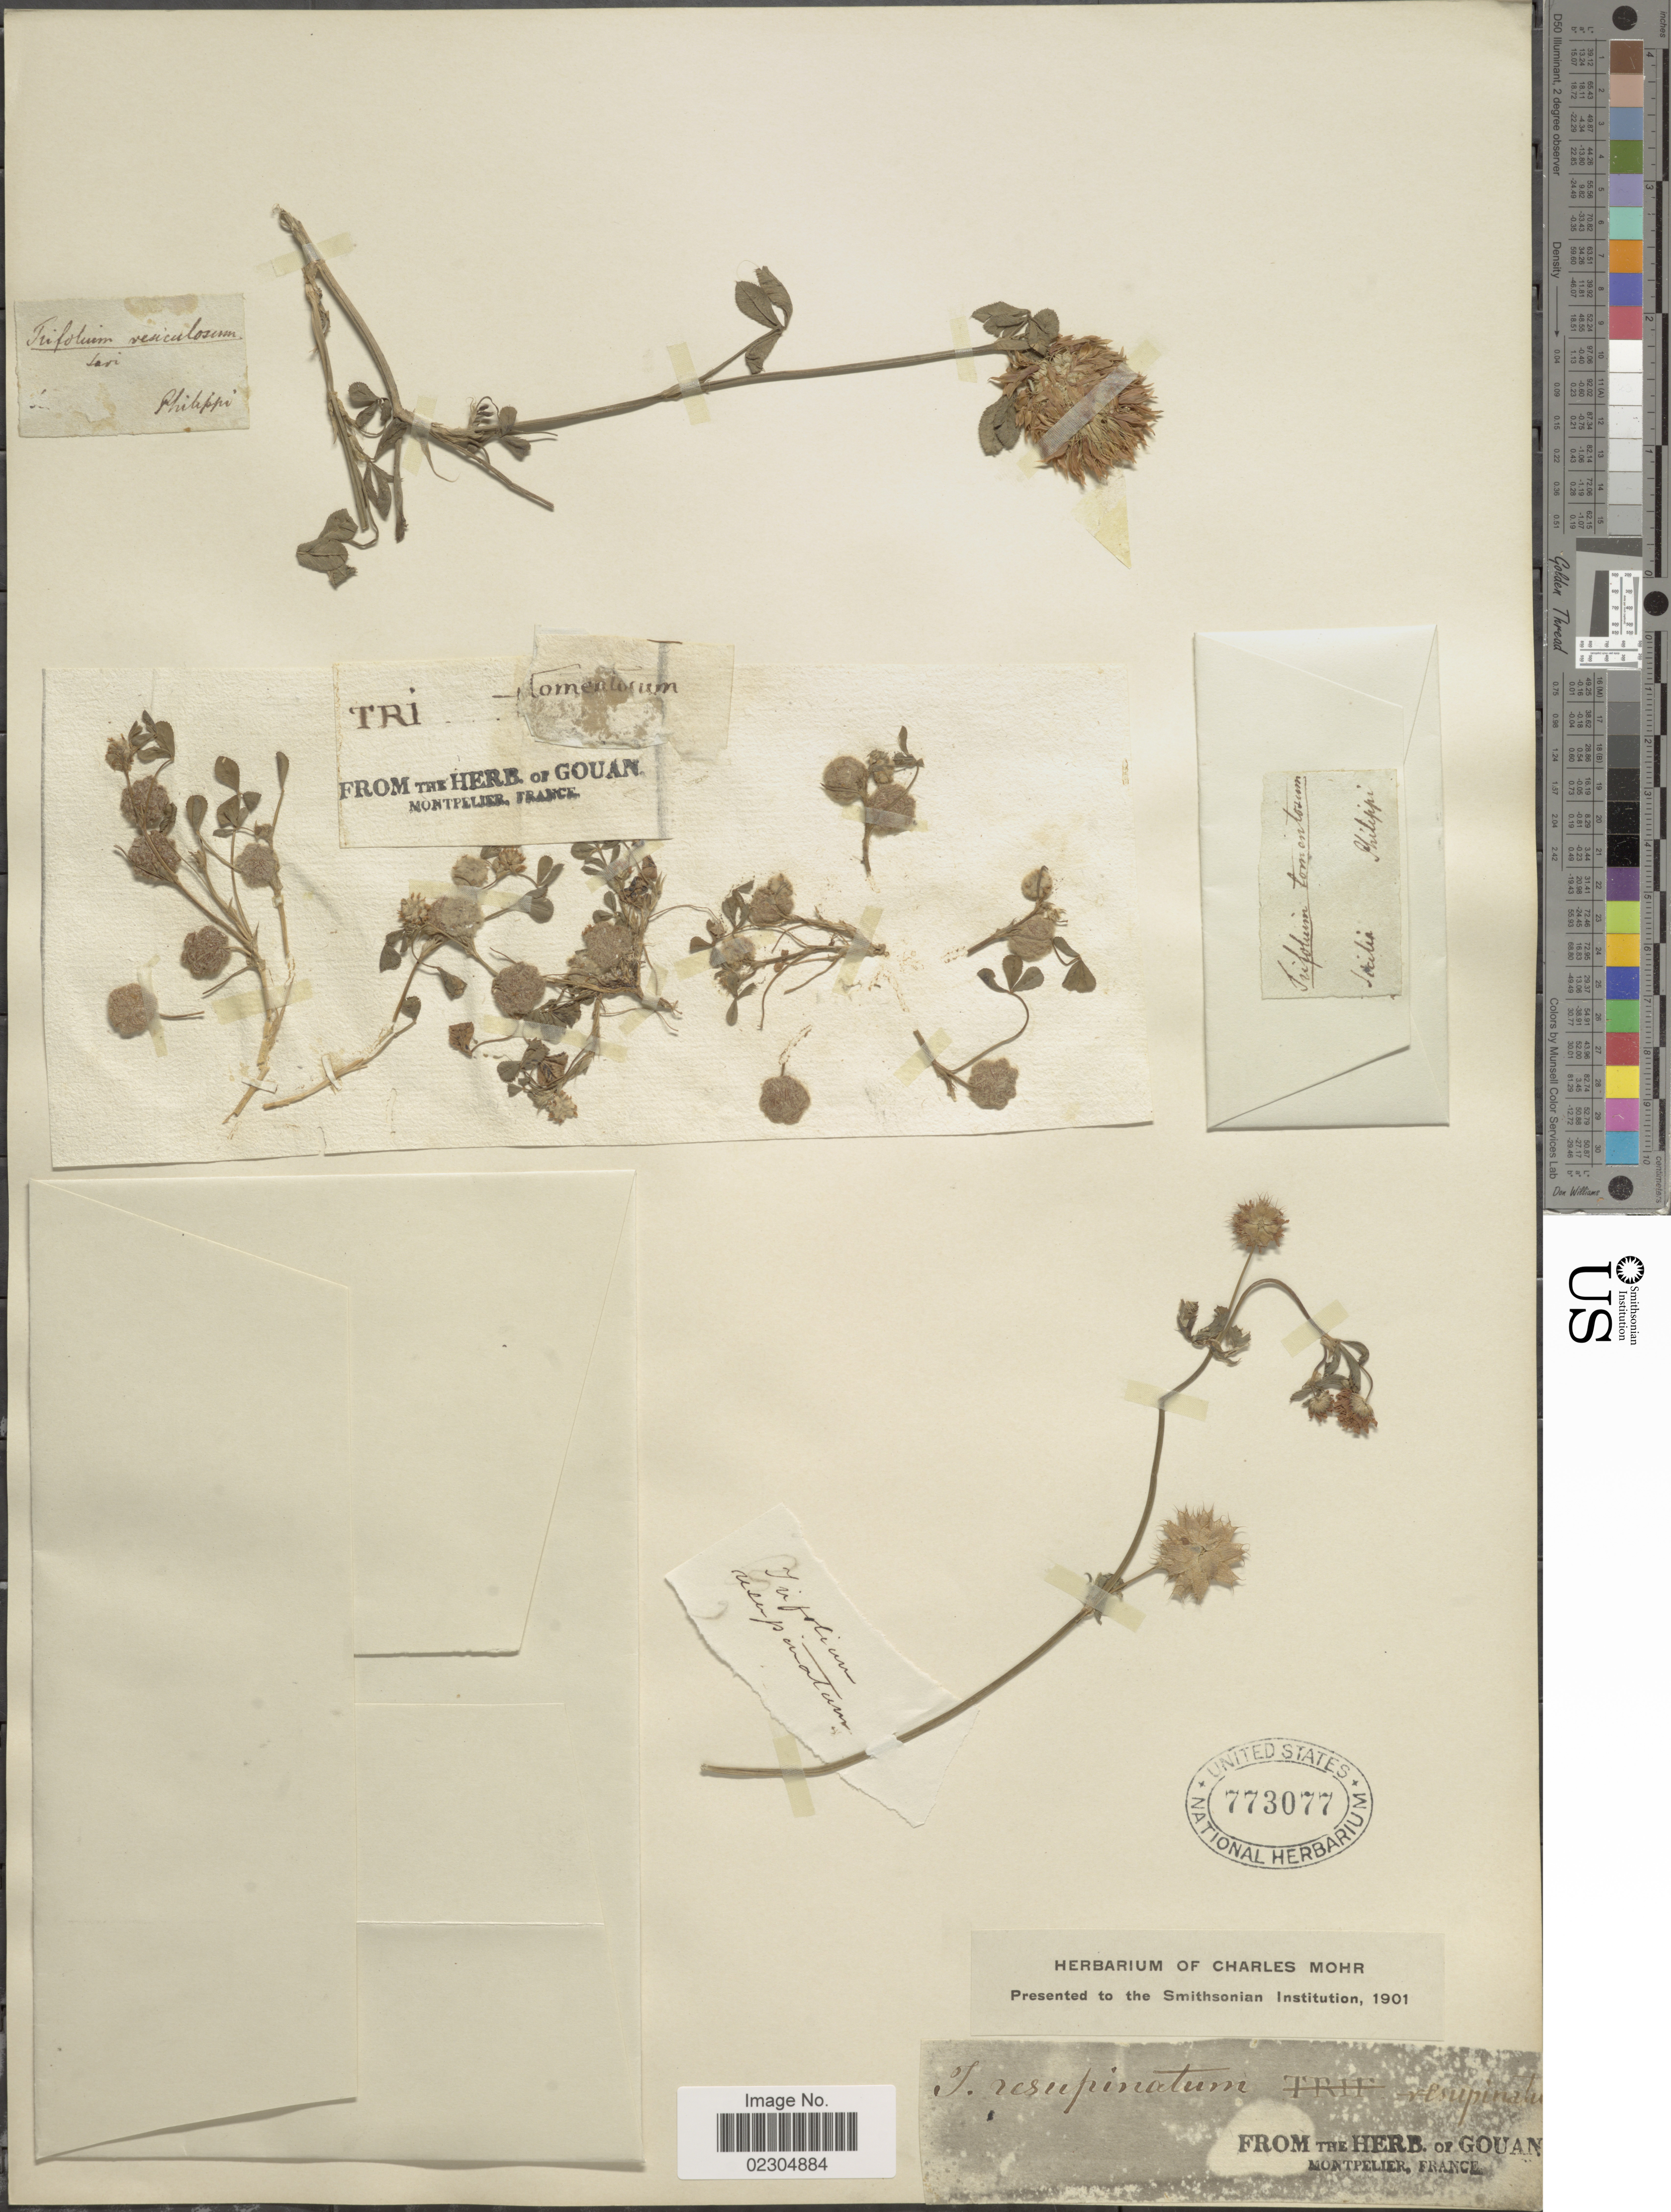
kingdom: Plantae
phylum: Tracheophyta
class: Magnoliopsida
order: Fabales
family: Fabaceae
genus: Trifolium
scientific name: Trifolium sp.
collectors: ex herb. Gouan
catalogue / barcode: US 773077